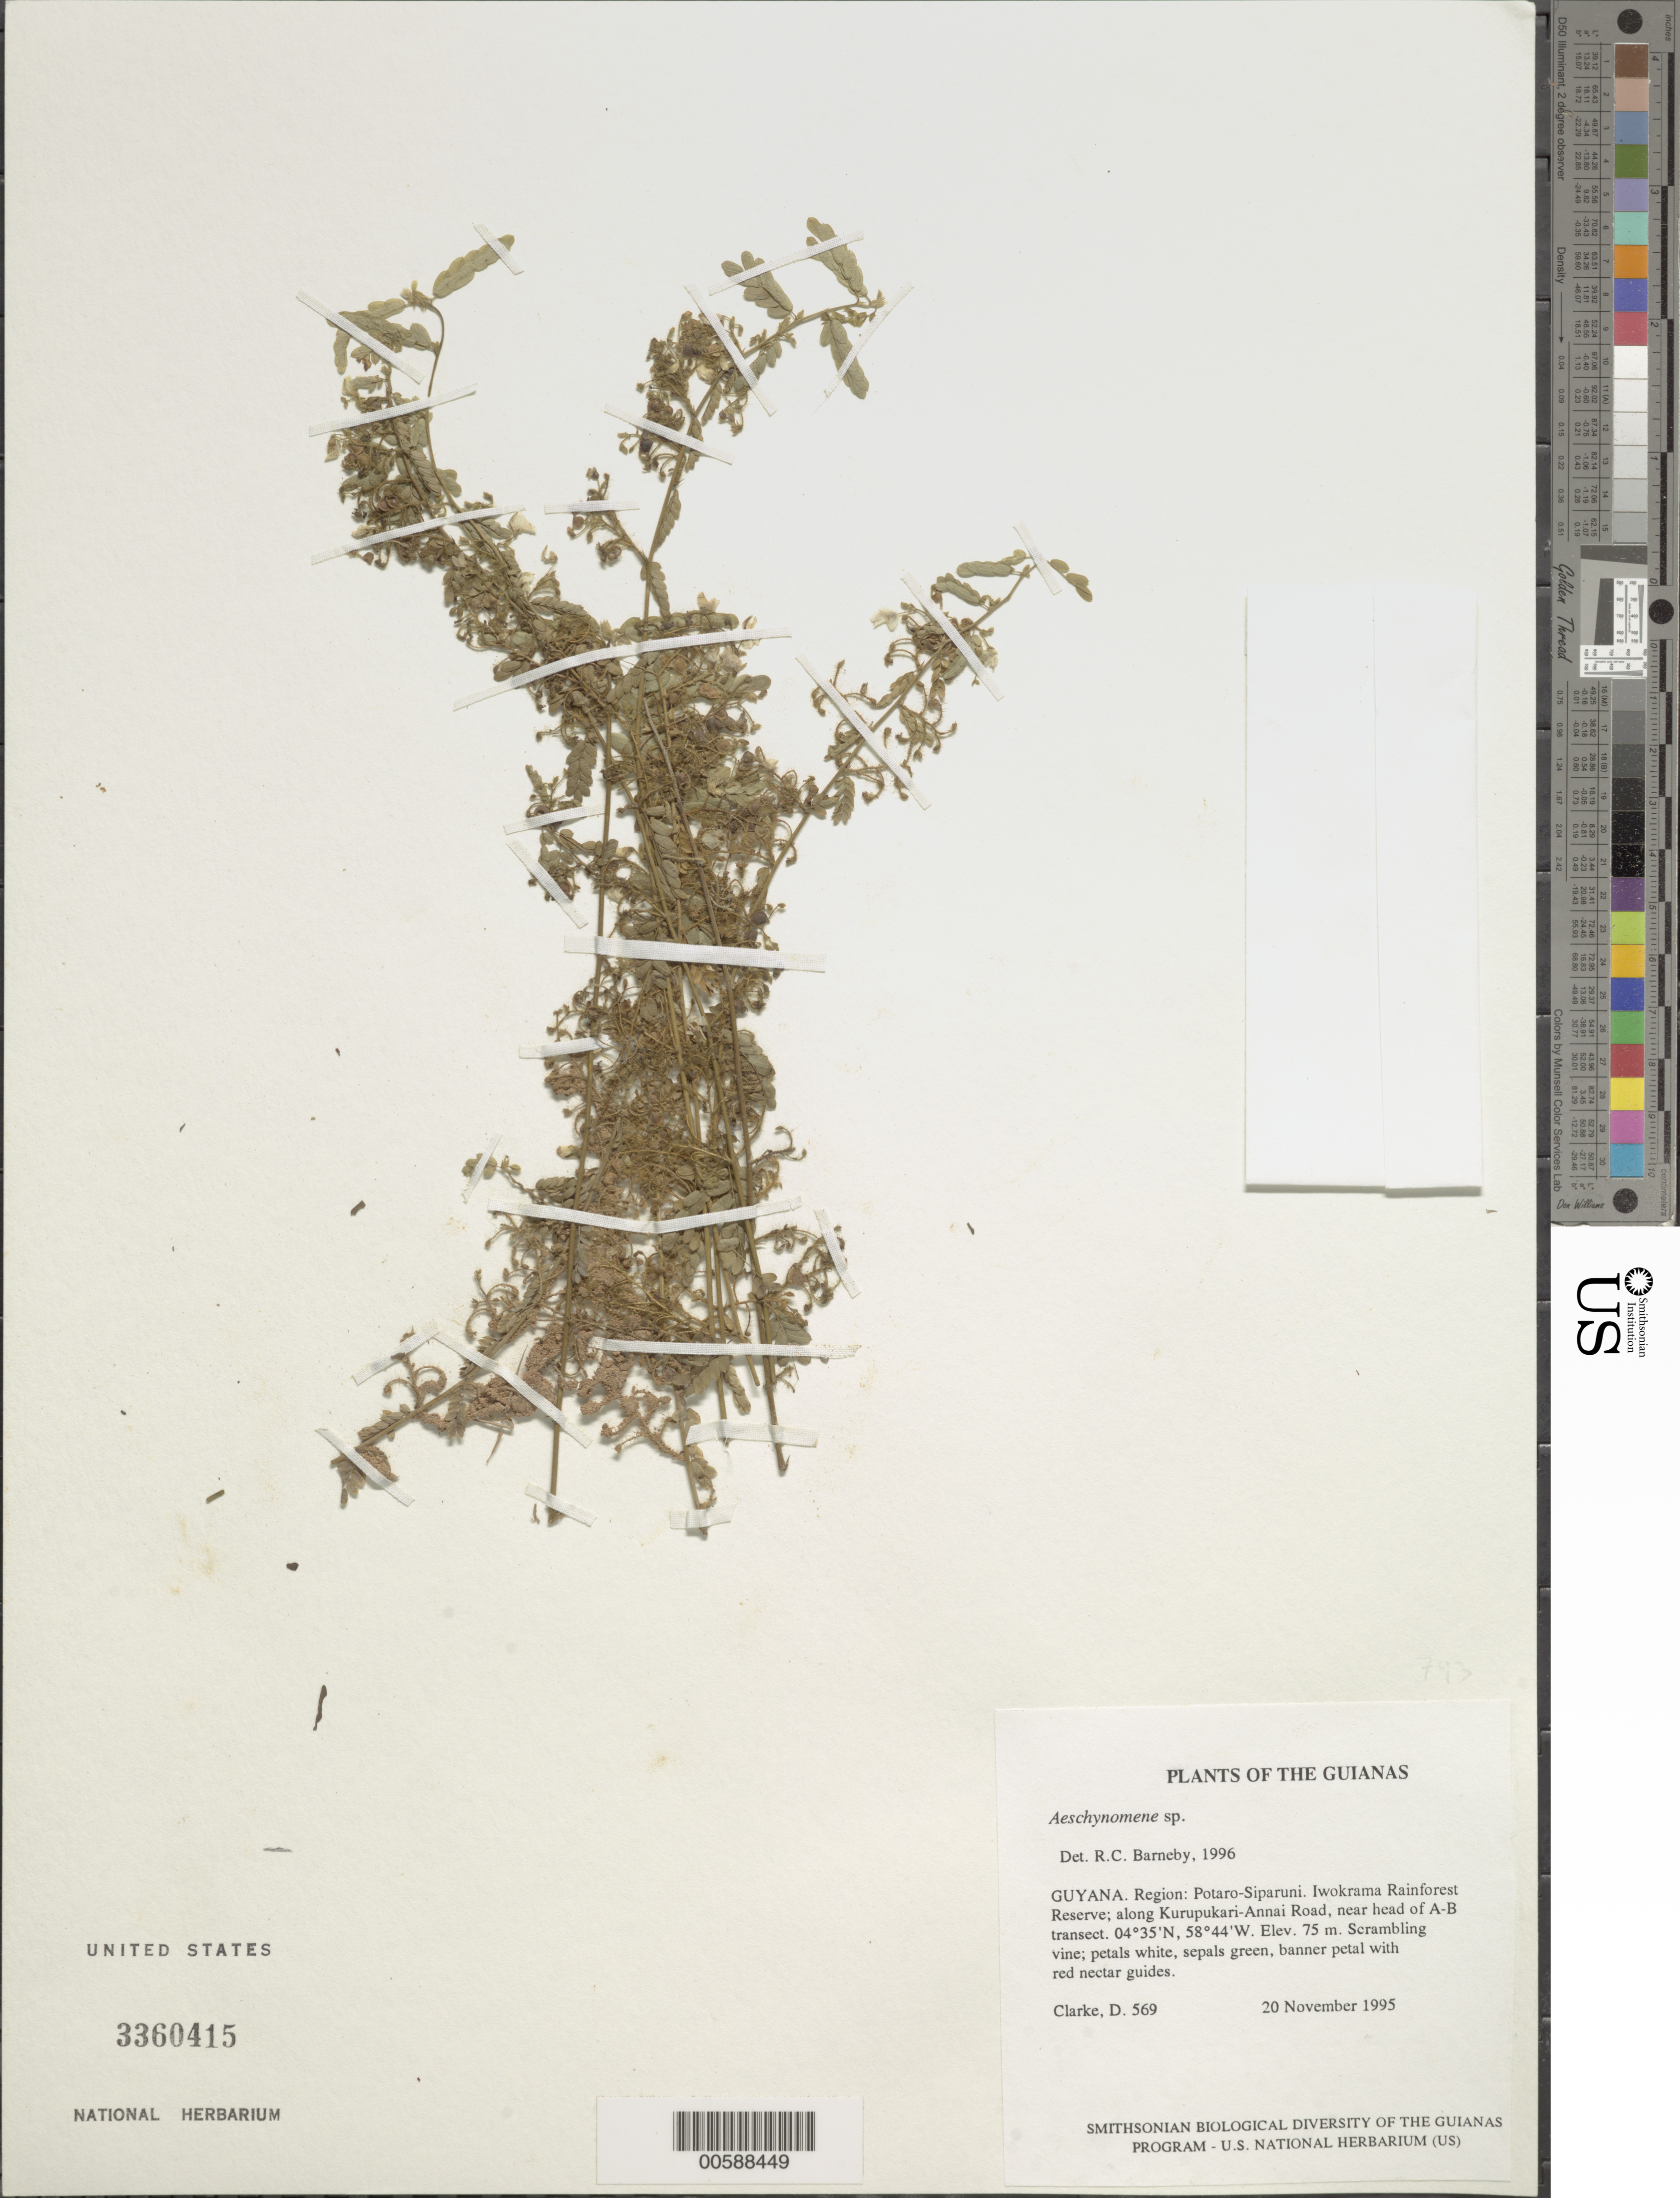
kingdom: Plantae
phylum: Tracheophyta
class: Magnoliopsida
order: Fabales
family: Fabaceae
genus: Aeschynomene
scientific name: Aeschynomene histrix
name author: Poir.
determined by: Antunes, L.L.C.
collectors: H. D. Clarke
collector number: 569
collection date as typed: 20 November 1995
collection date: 1995-11-20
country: Guyana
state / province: Potaro-Siparuni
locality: Iwokrama Rainforest Reserve; along Kurupukari-Annai Road, near head of A-B transect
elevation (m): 75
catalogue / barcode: US 3360415